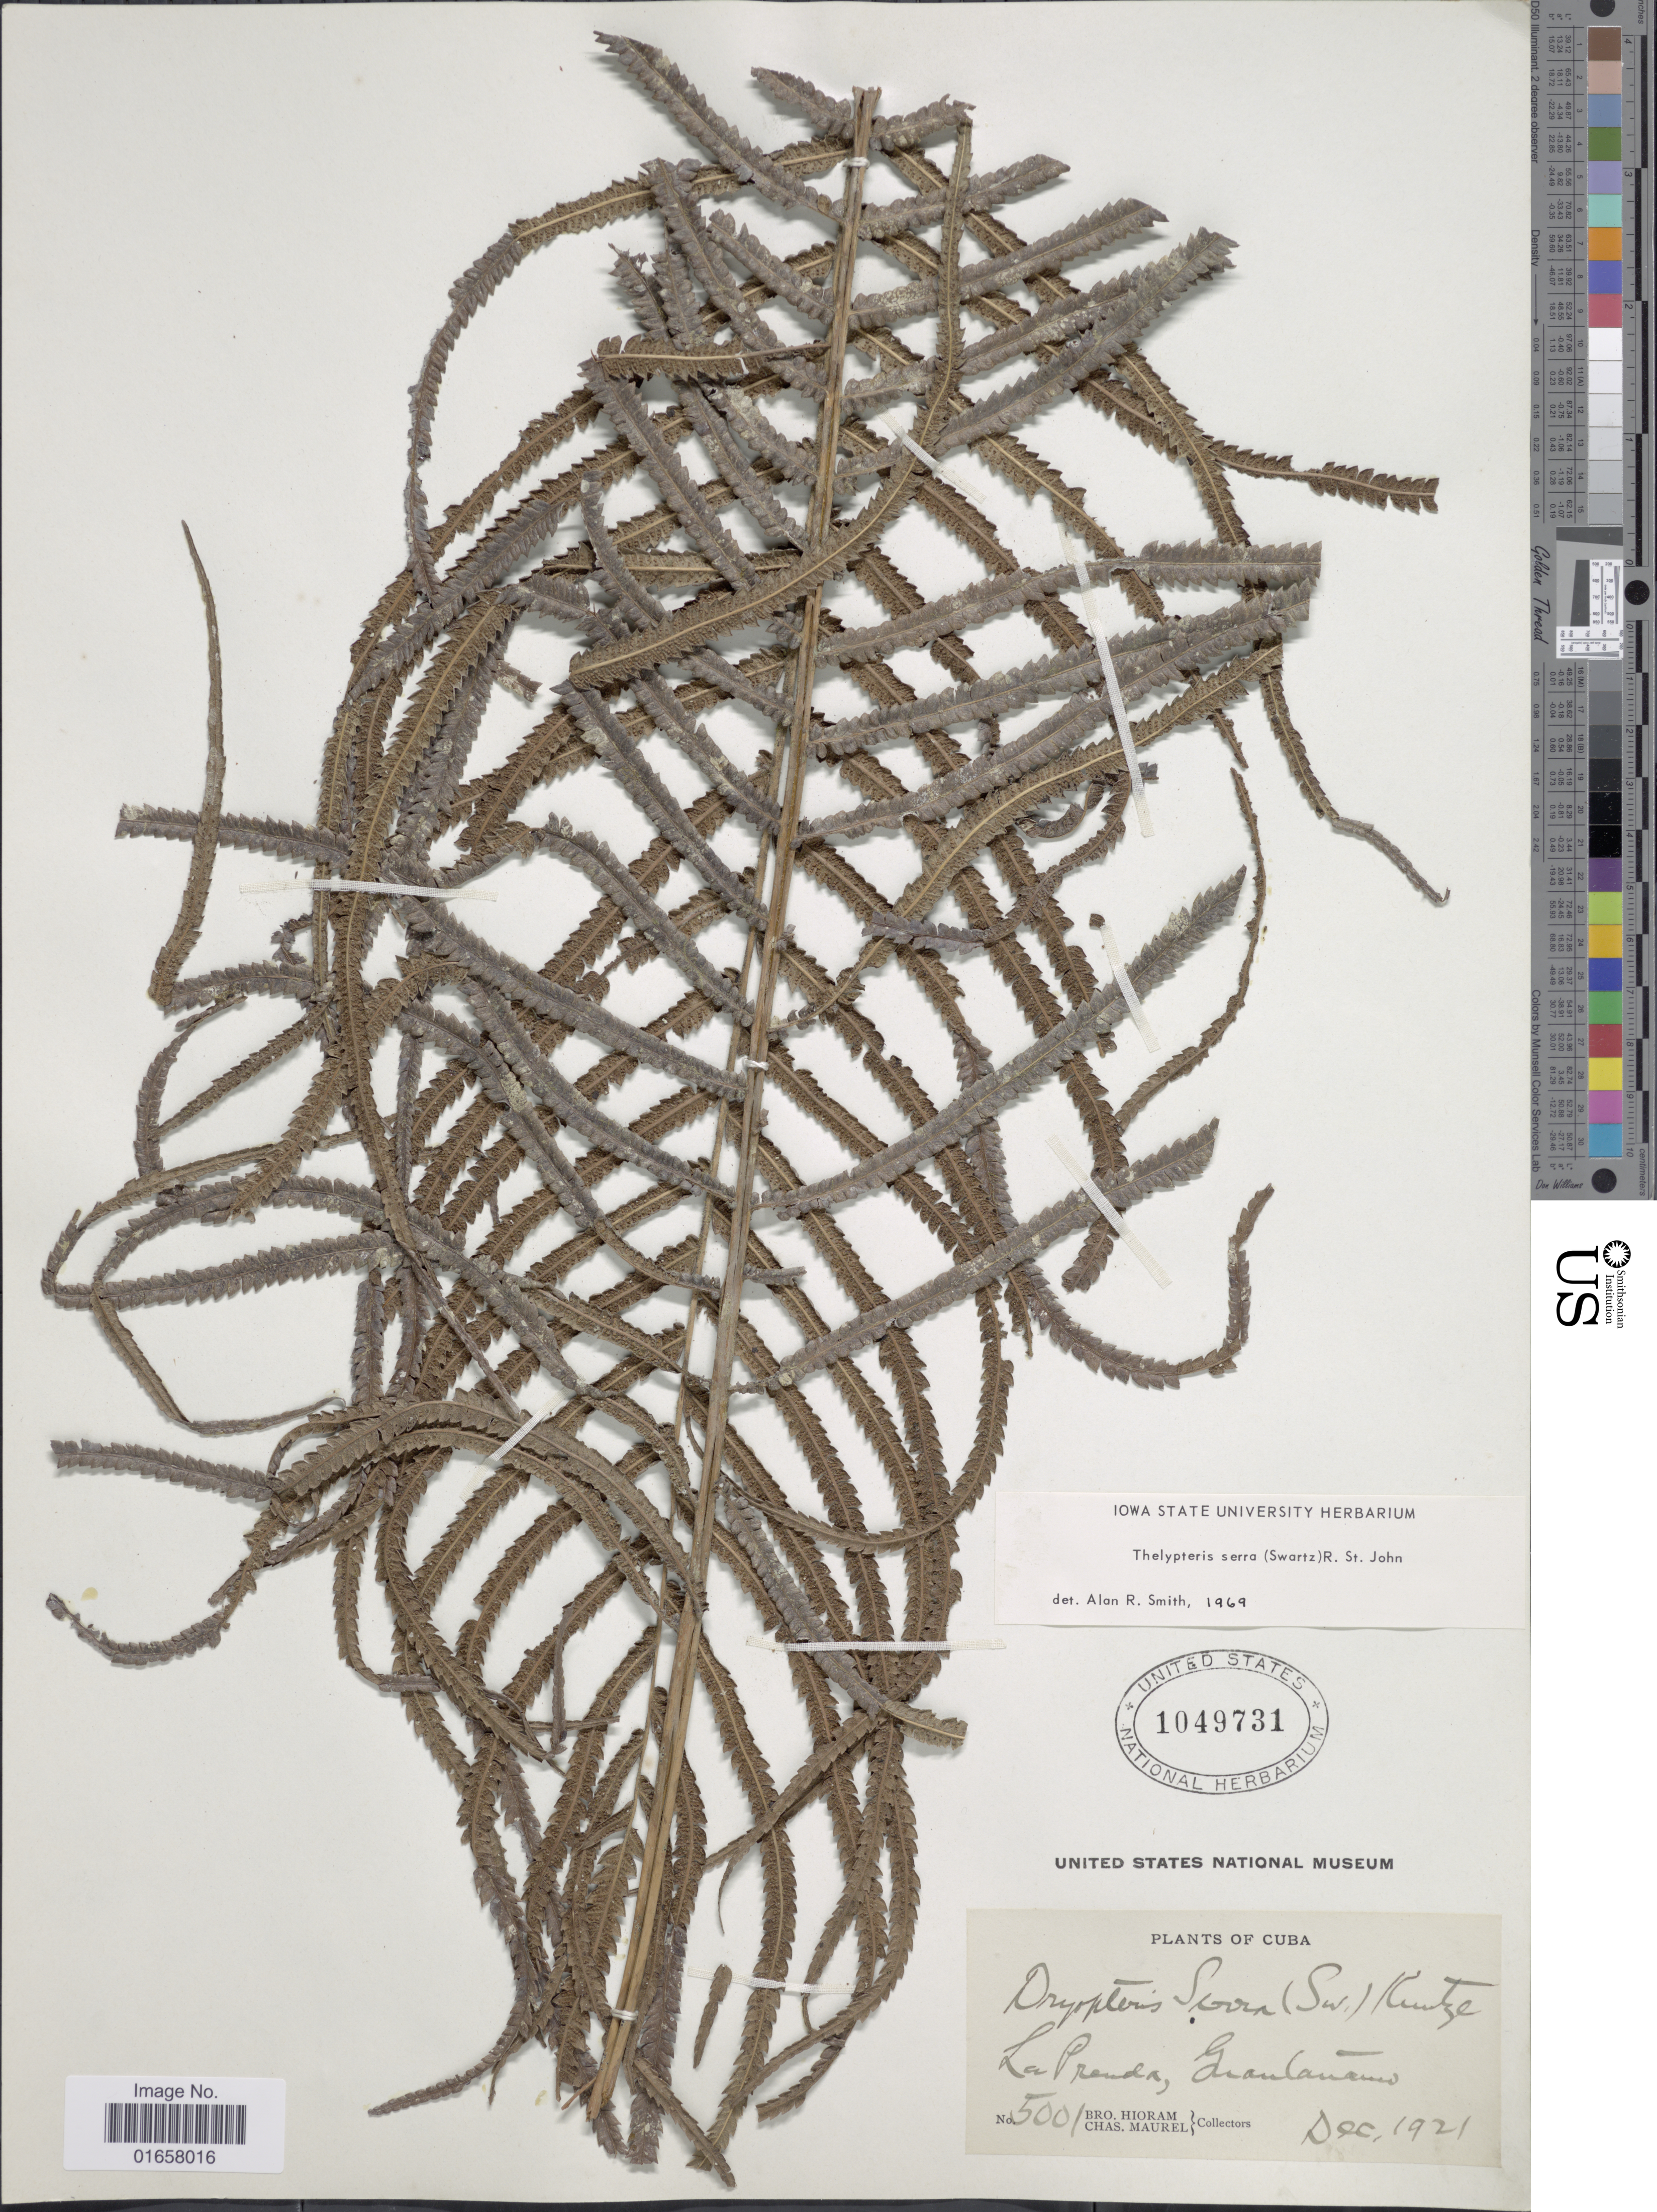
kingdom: Plantae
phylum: Tracheophyta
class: Polypodiopsida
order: Polypodiales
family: Thelypteridaceae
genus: Christella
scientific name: Christella serra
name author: (Sw.) Holttum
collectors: Bro. Hioram & C. Maurel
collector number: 5001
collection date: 1921-12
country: Cuba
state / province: Guantánamo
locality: Cuba, La Prenda, Guantánamo.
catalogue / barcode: US 1049731